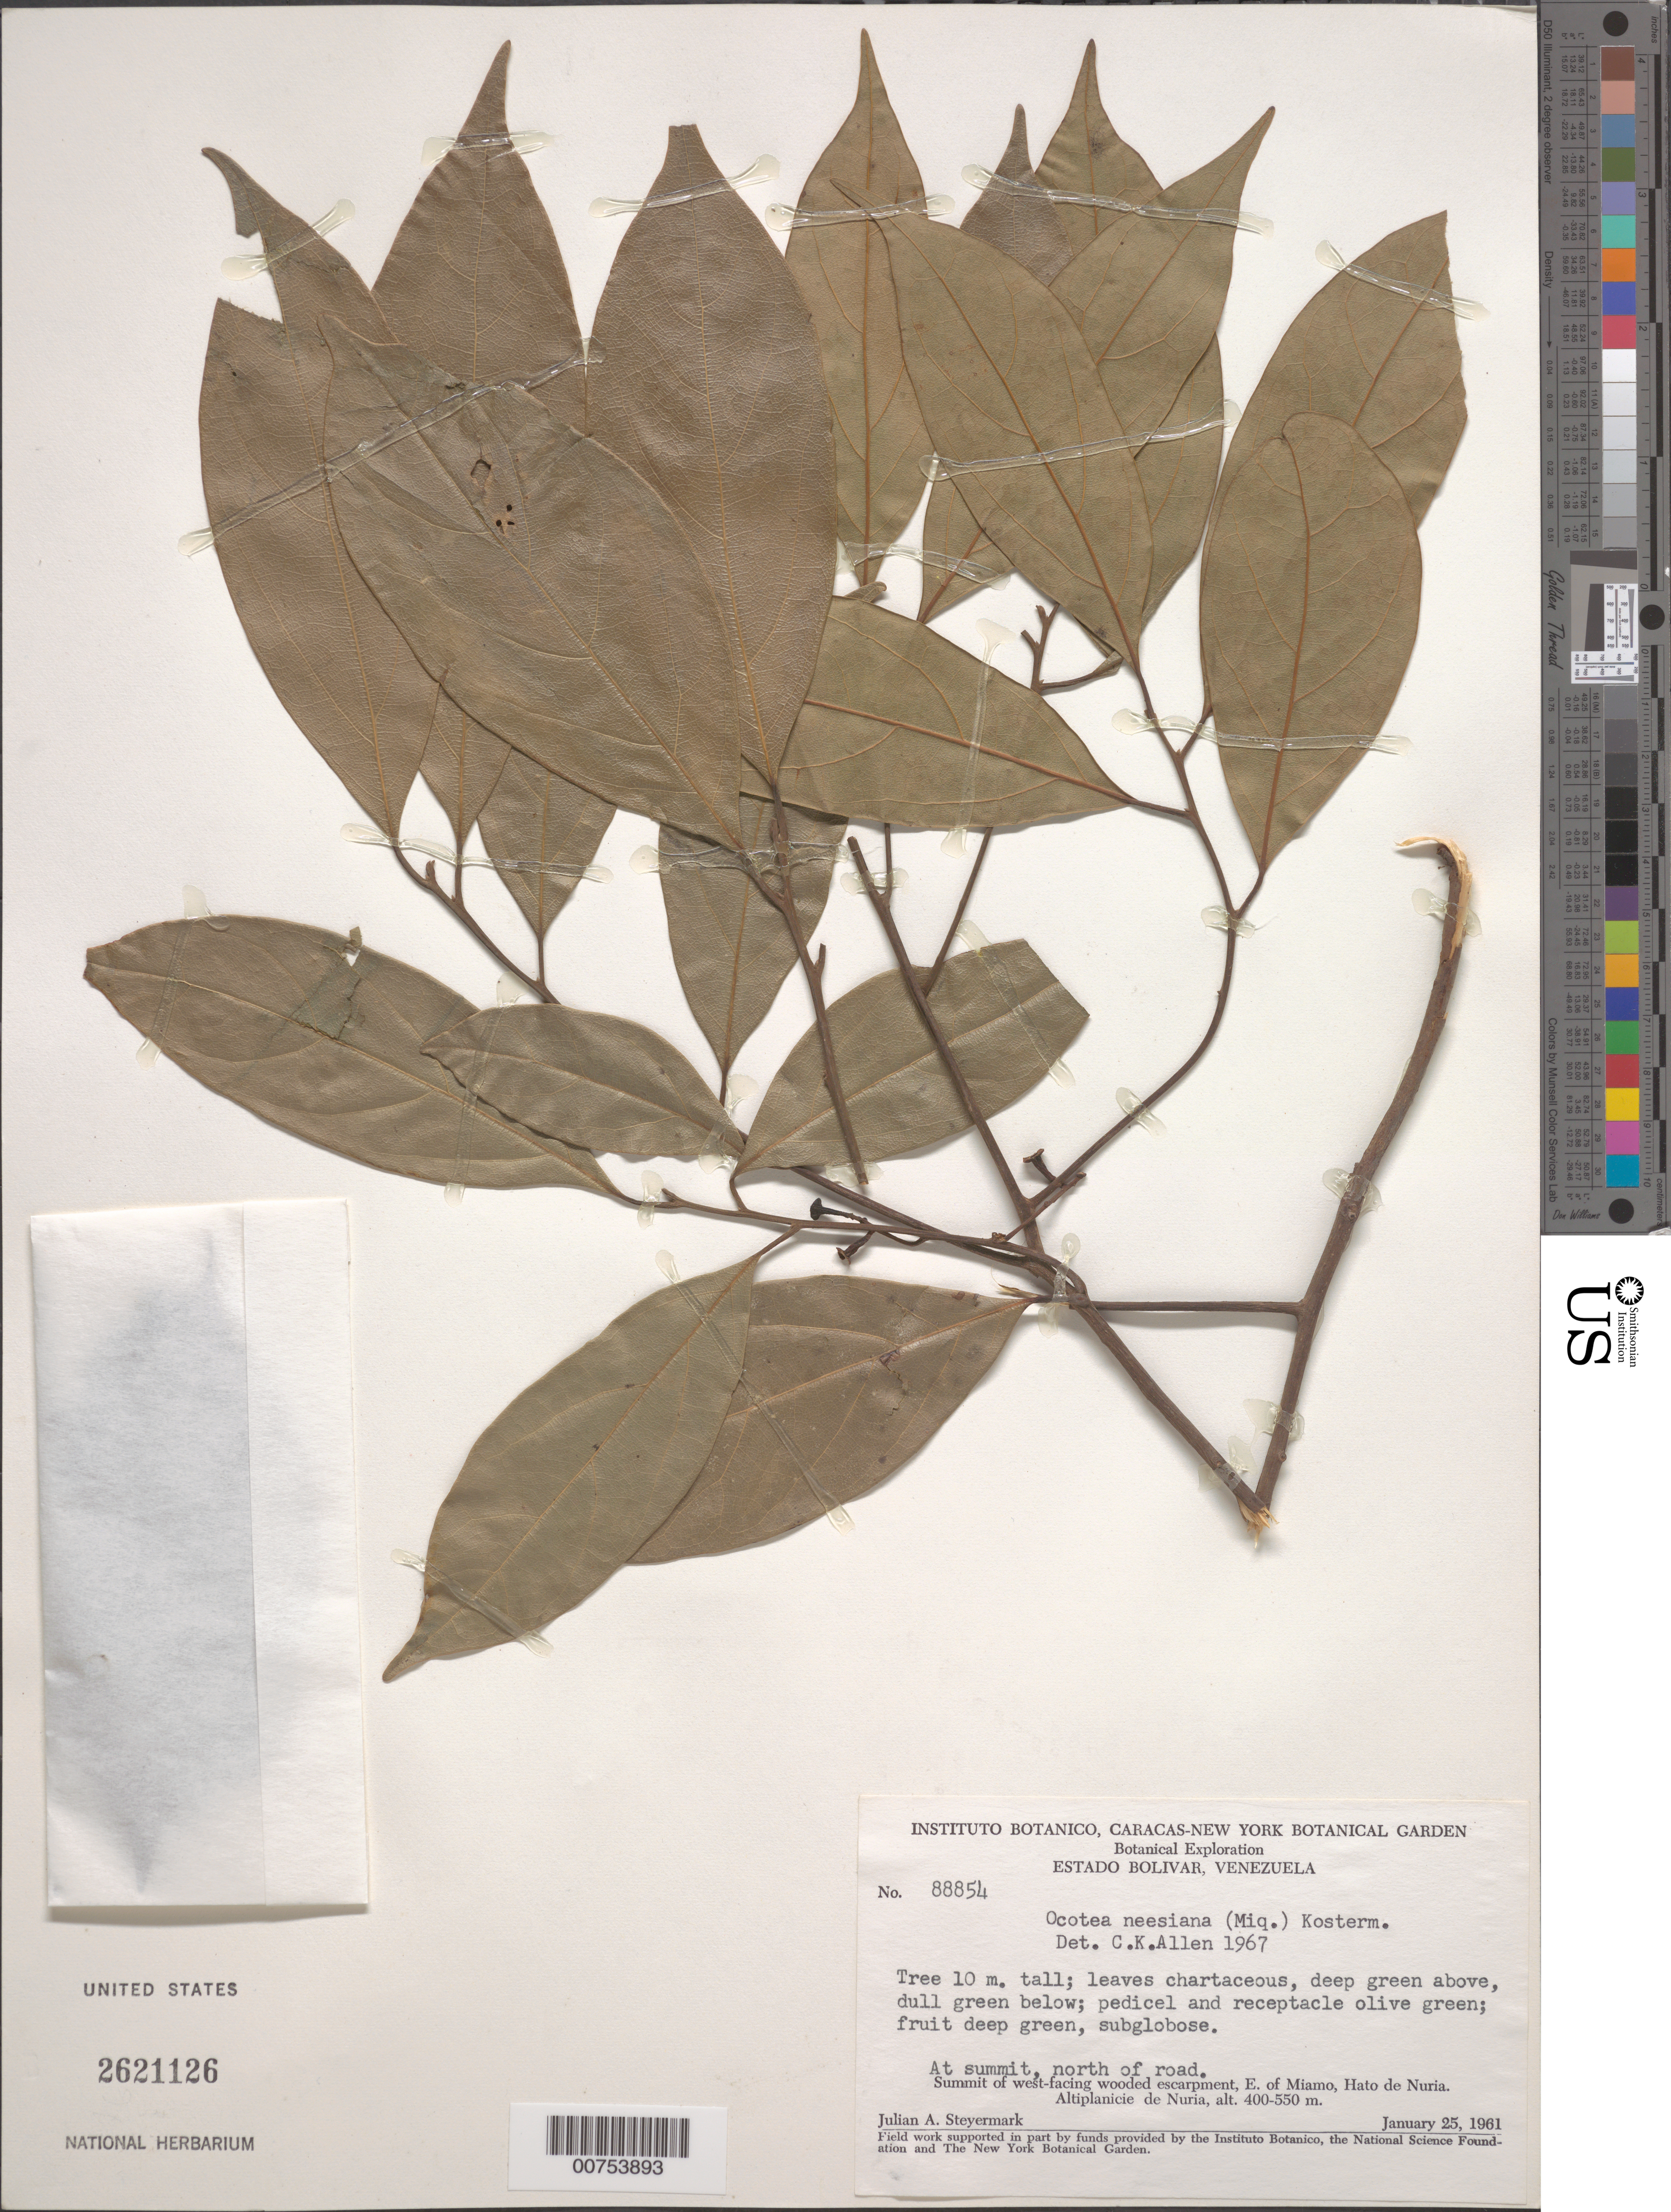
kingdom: Plantae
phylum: Tracheophyta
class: Magnoliopsida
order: Laurales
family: Lauraceae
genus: Ocotea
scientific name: Ocotea neesiana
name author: (Miq.) Kosterm.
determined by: Allen, C. K.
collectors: J. Steyermark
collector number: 88854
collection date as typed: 25-Jan-61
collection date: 1961-01-25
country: Venezuela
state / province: Bolívar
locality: Altiplanicie de Nuria, E of Miamo, 5 km from Hato de Nuria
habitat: Summit, N of road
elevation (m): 400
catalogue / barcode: US 2621126